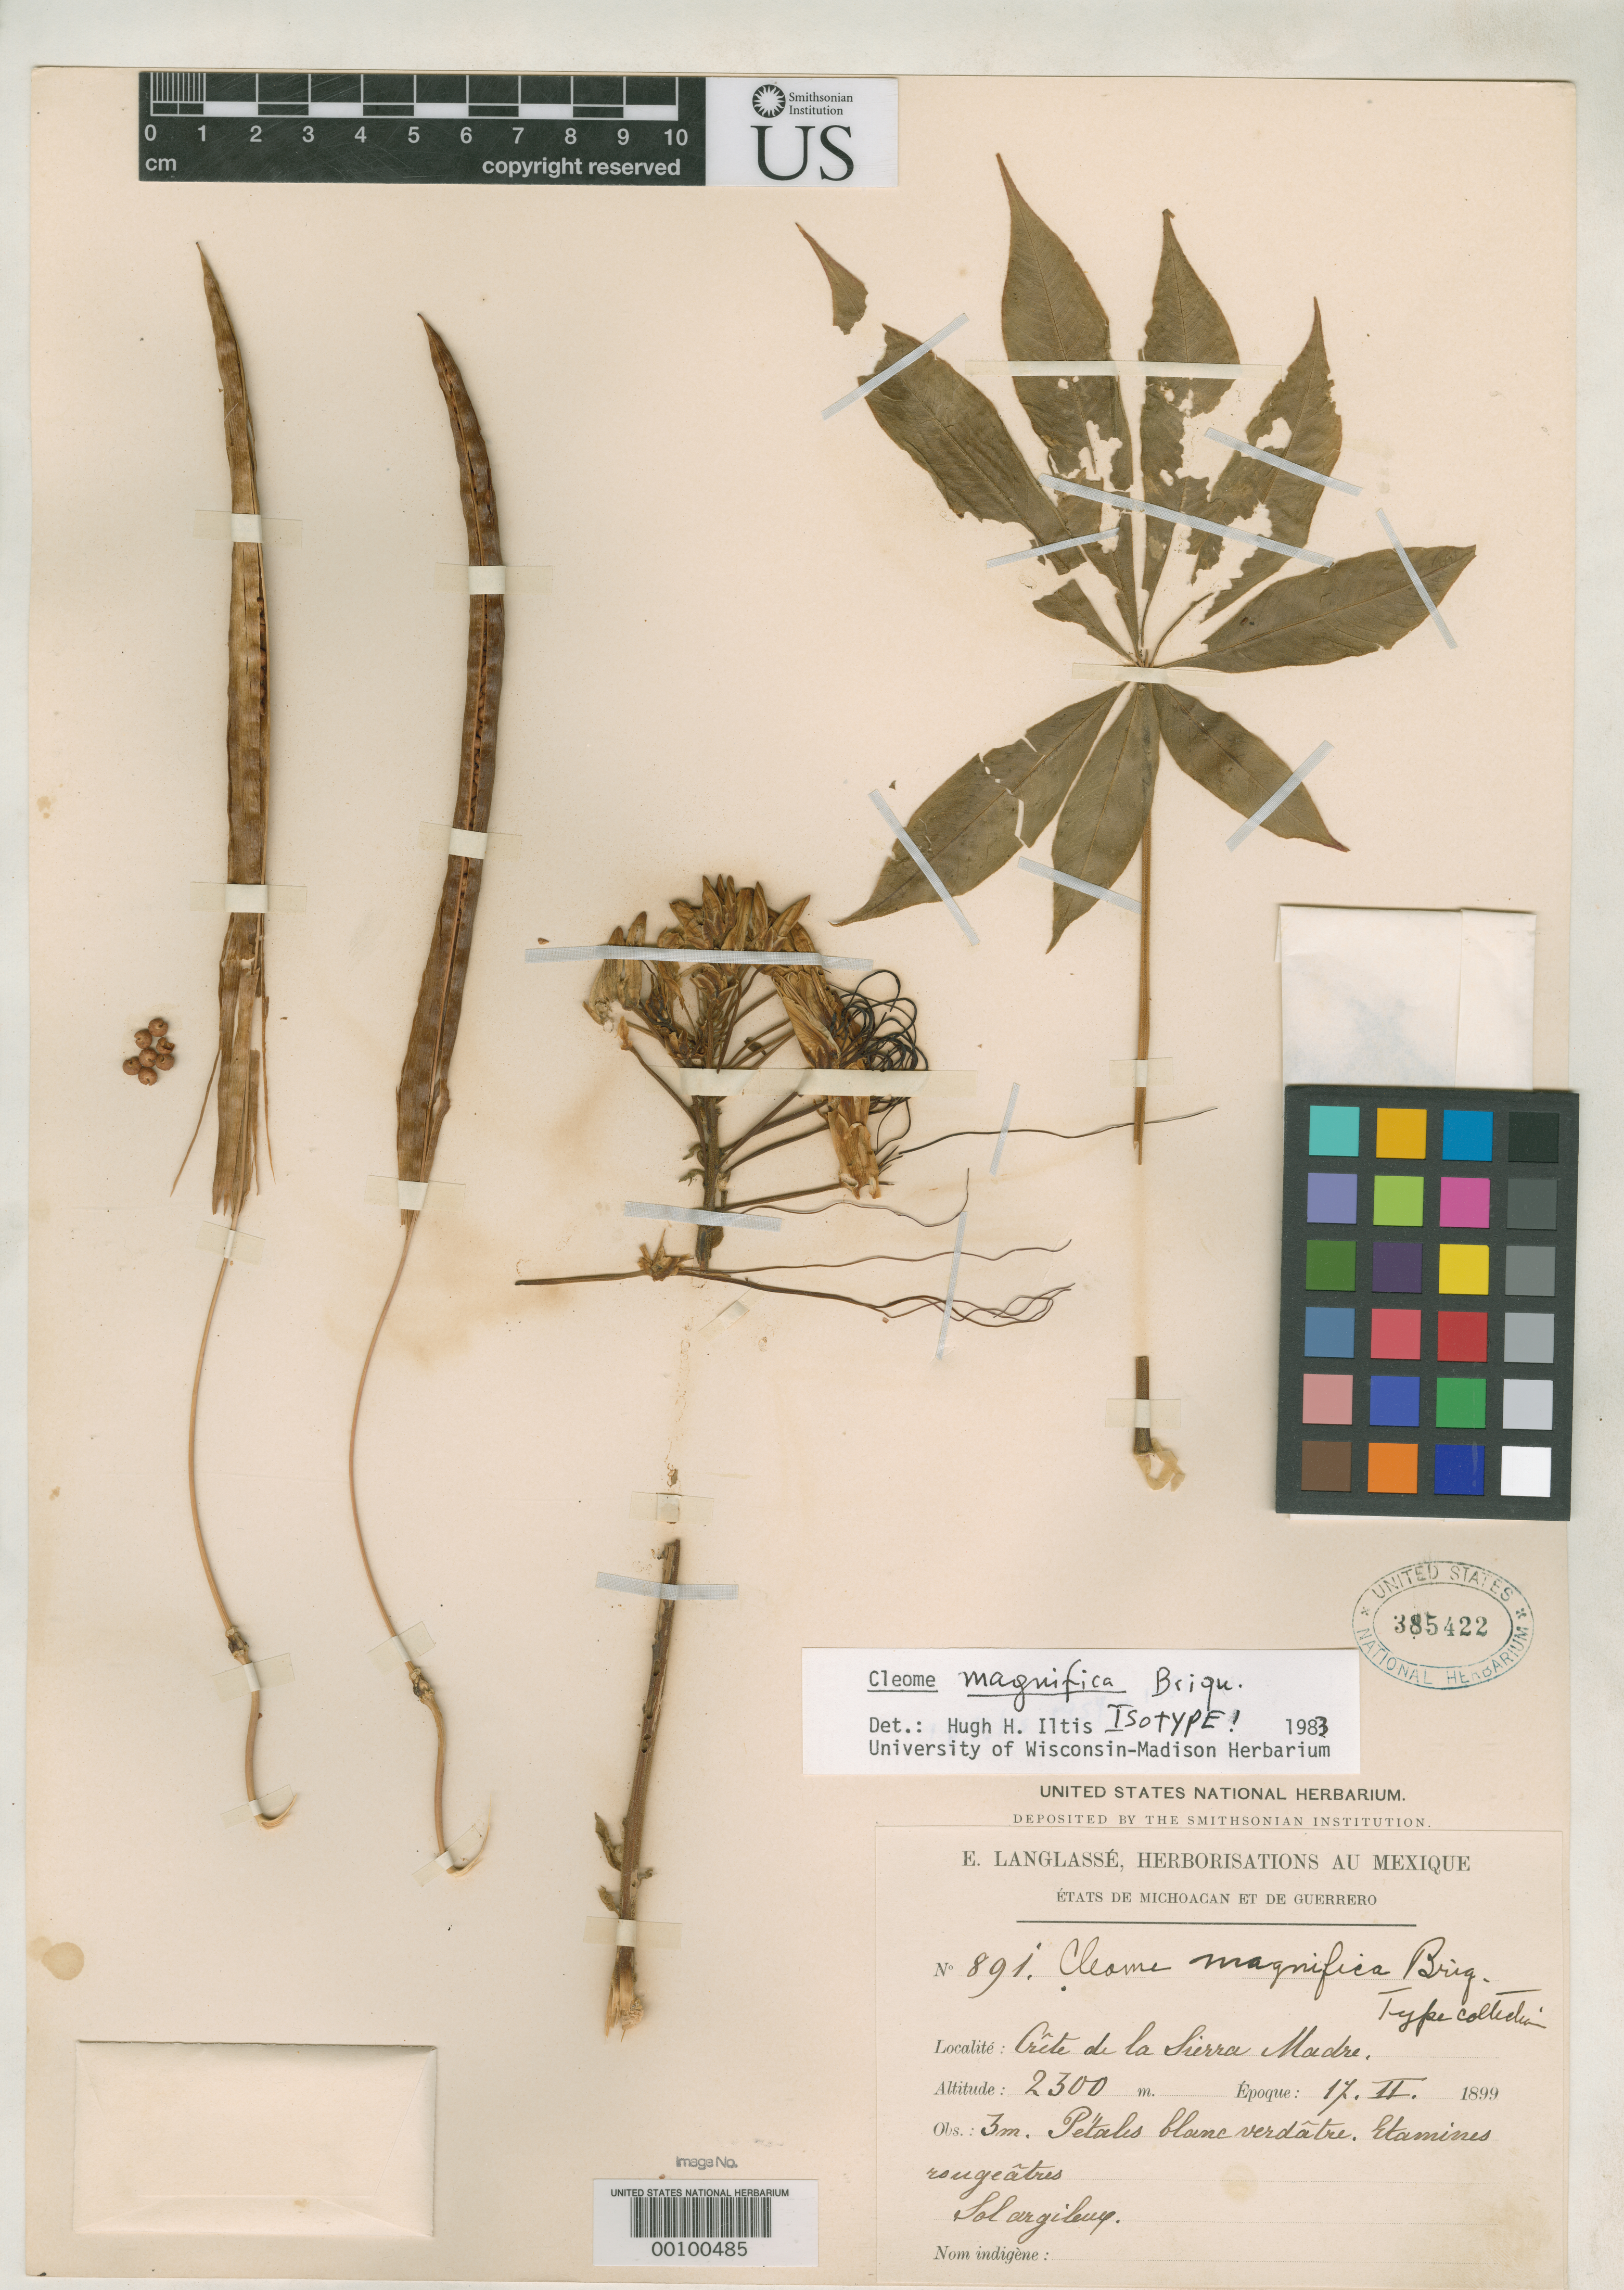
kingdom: Plantae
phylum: Tracheophyta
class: Magnoliopsida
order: Brassicales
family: Cleomaceae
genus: Cleome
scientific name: Cleome magnifica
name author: Briq.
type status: Isotype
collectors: E. Langlassé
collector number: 891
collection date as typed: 17 Feb 1899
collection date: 1899-02-17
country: Mexico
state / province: Michoacán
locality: Sierra Madre.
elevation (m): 2300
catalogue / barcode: US 385422